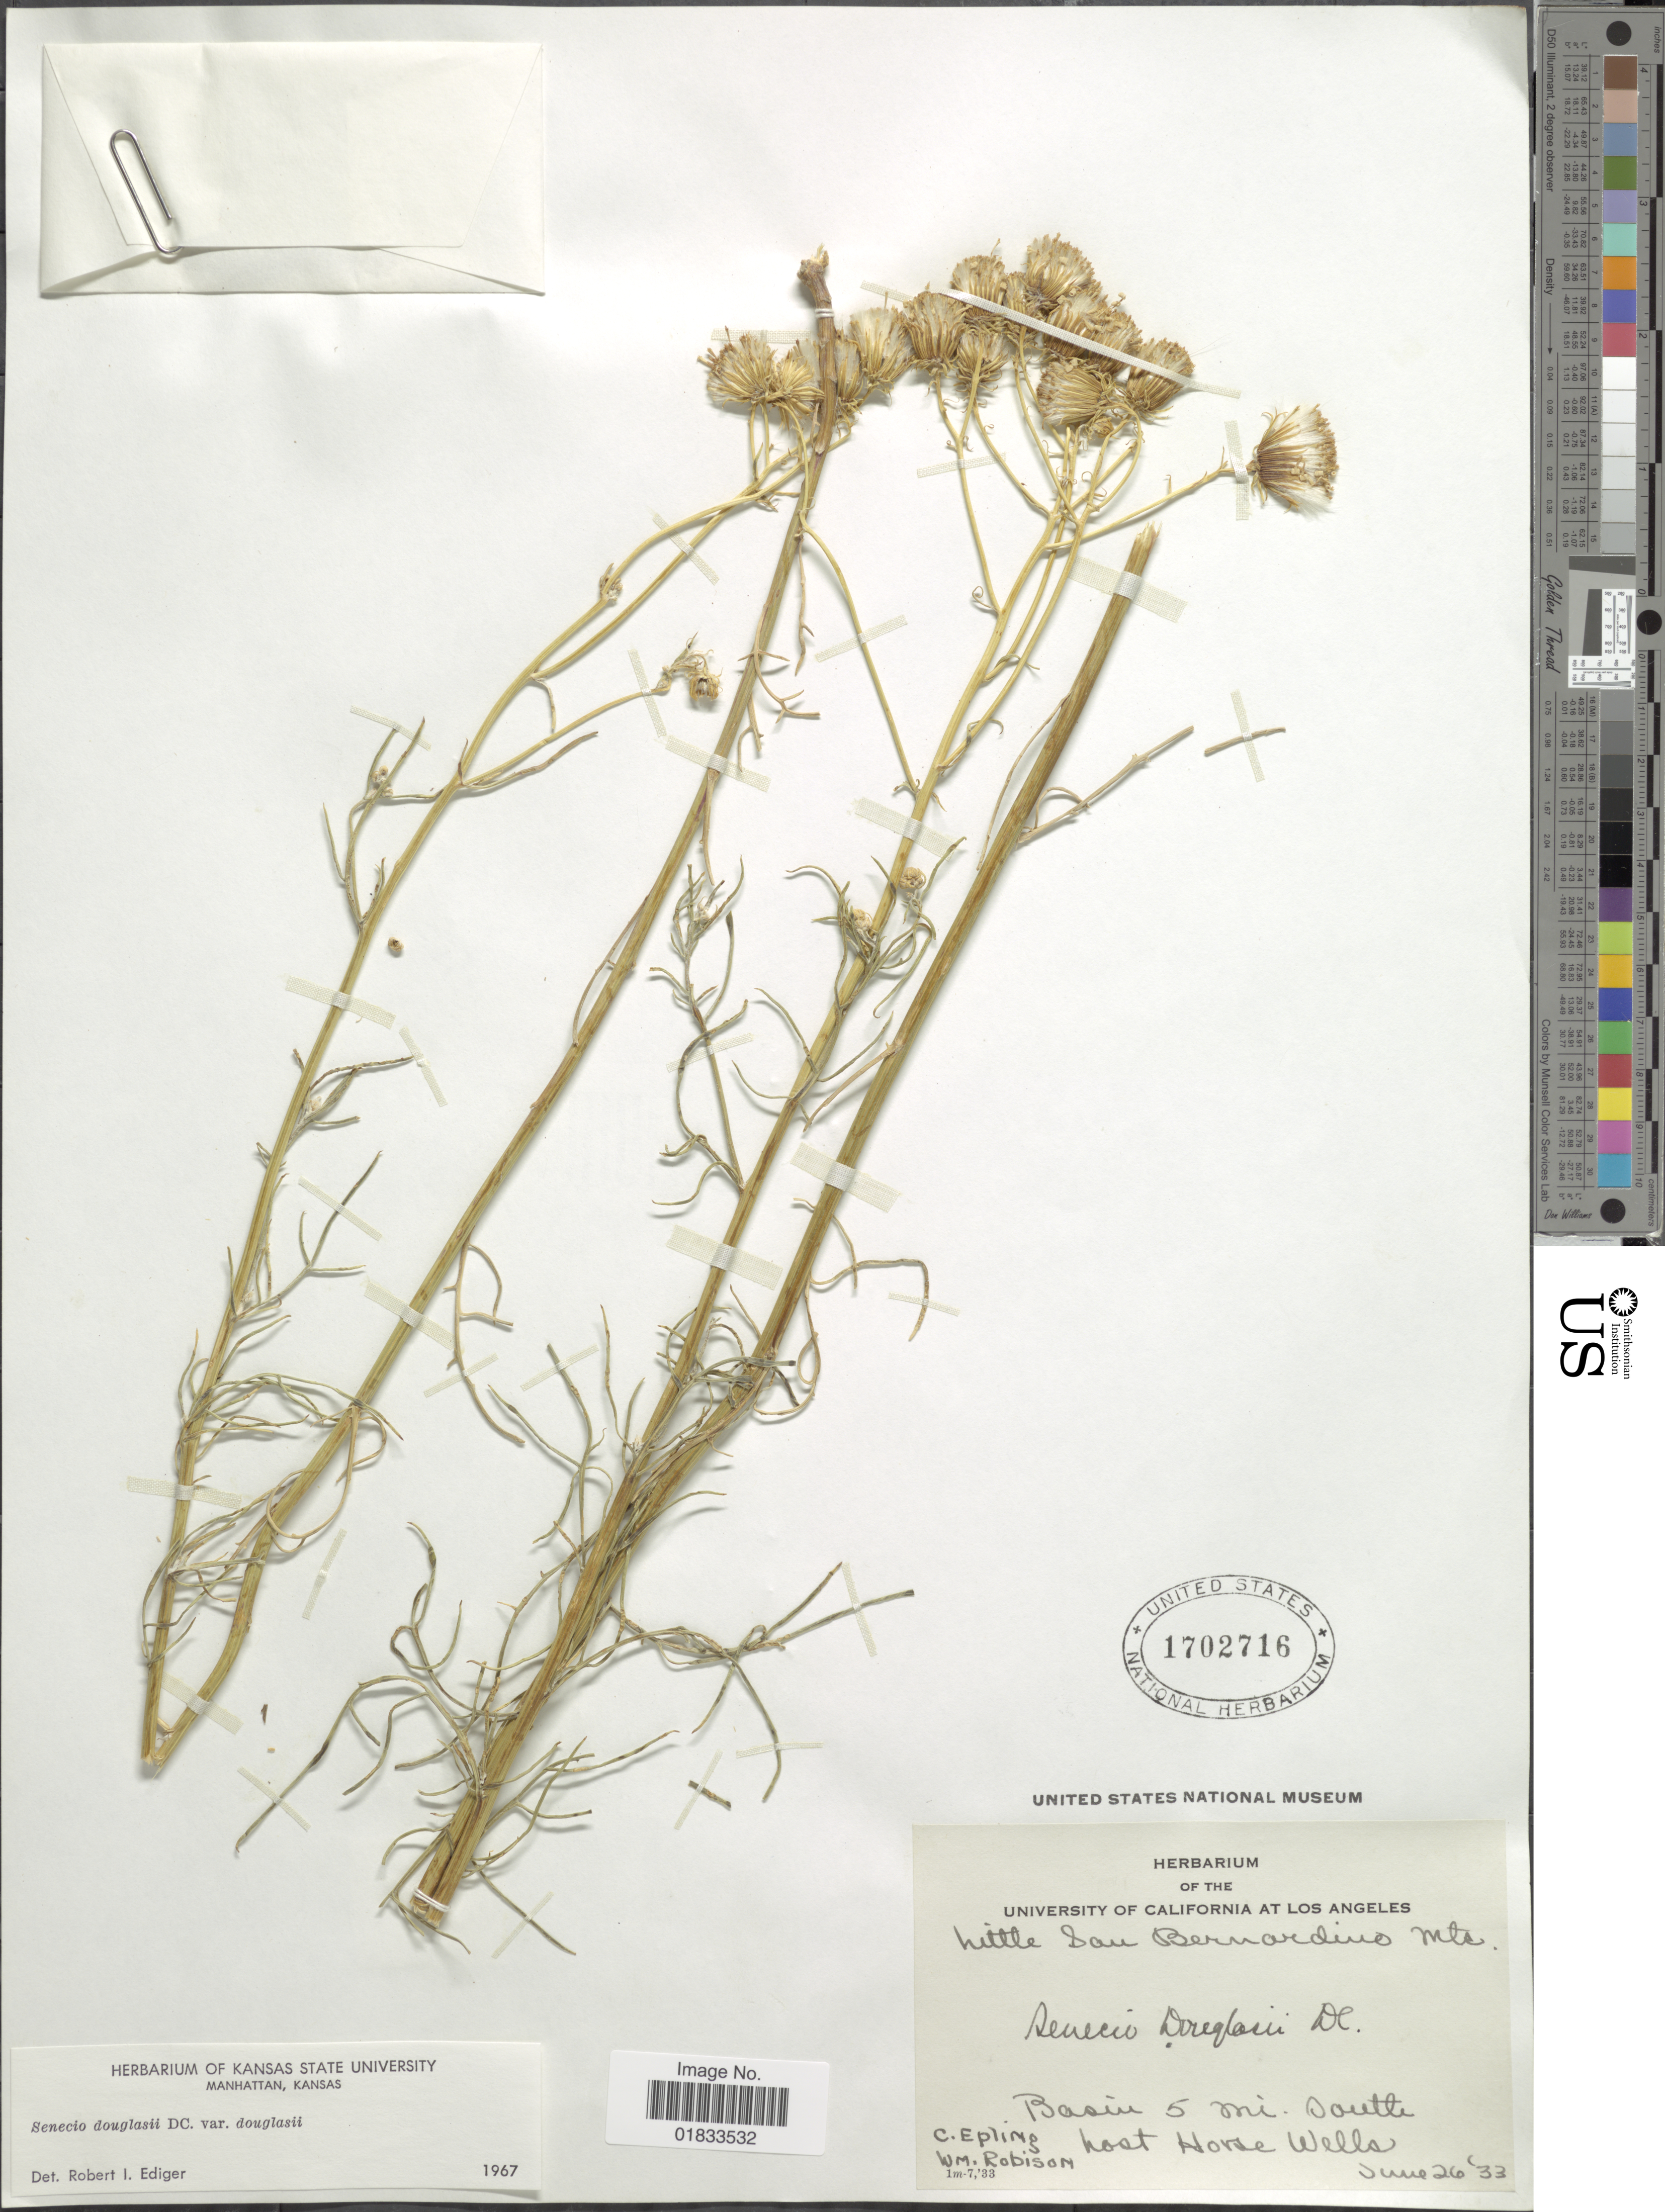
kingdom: Plantae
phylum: Tracheophyta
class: Magnoliopsida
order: Asterales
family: Asteraceae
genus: Senecio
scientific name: Senecio flaccidus var. douglasii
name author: (DC.) B.L. Turner & T.M. Barkley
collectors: C. C. Epling & W. Robison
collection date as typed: Transcribed d/m/y: 26/6/33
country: United States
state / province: California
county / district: San Bernardino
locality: Little San Bernardino Mts. Basin 5 mi south host Horse Wells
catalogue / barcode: US 1702716